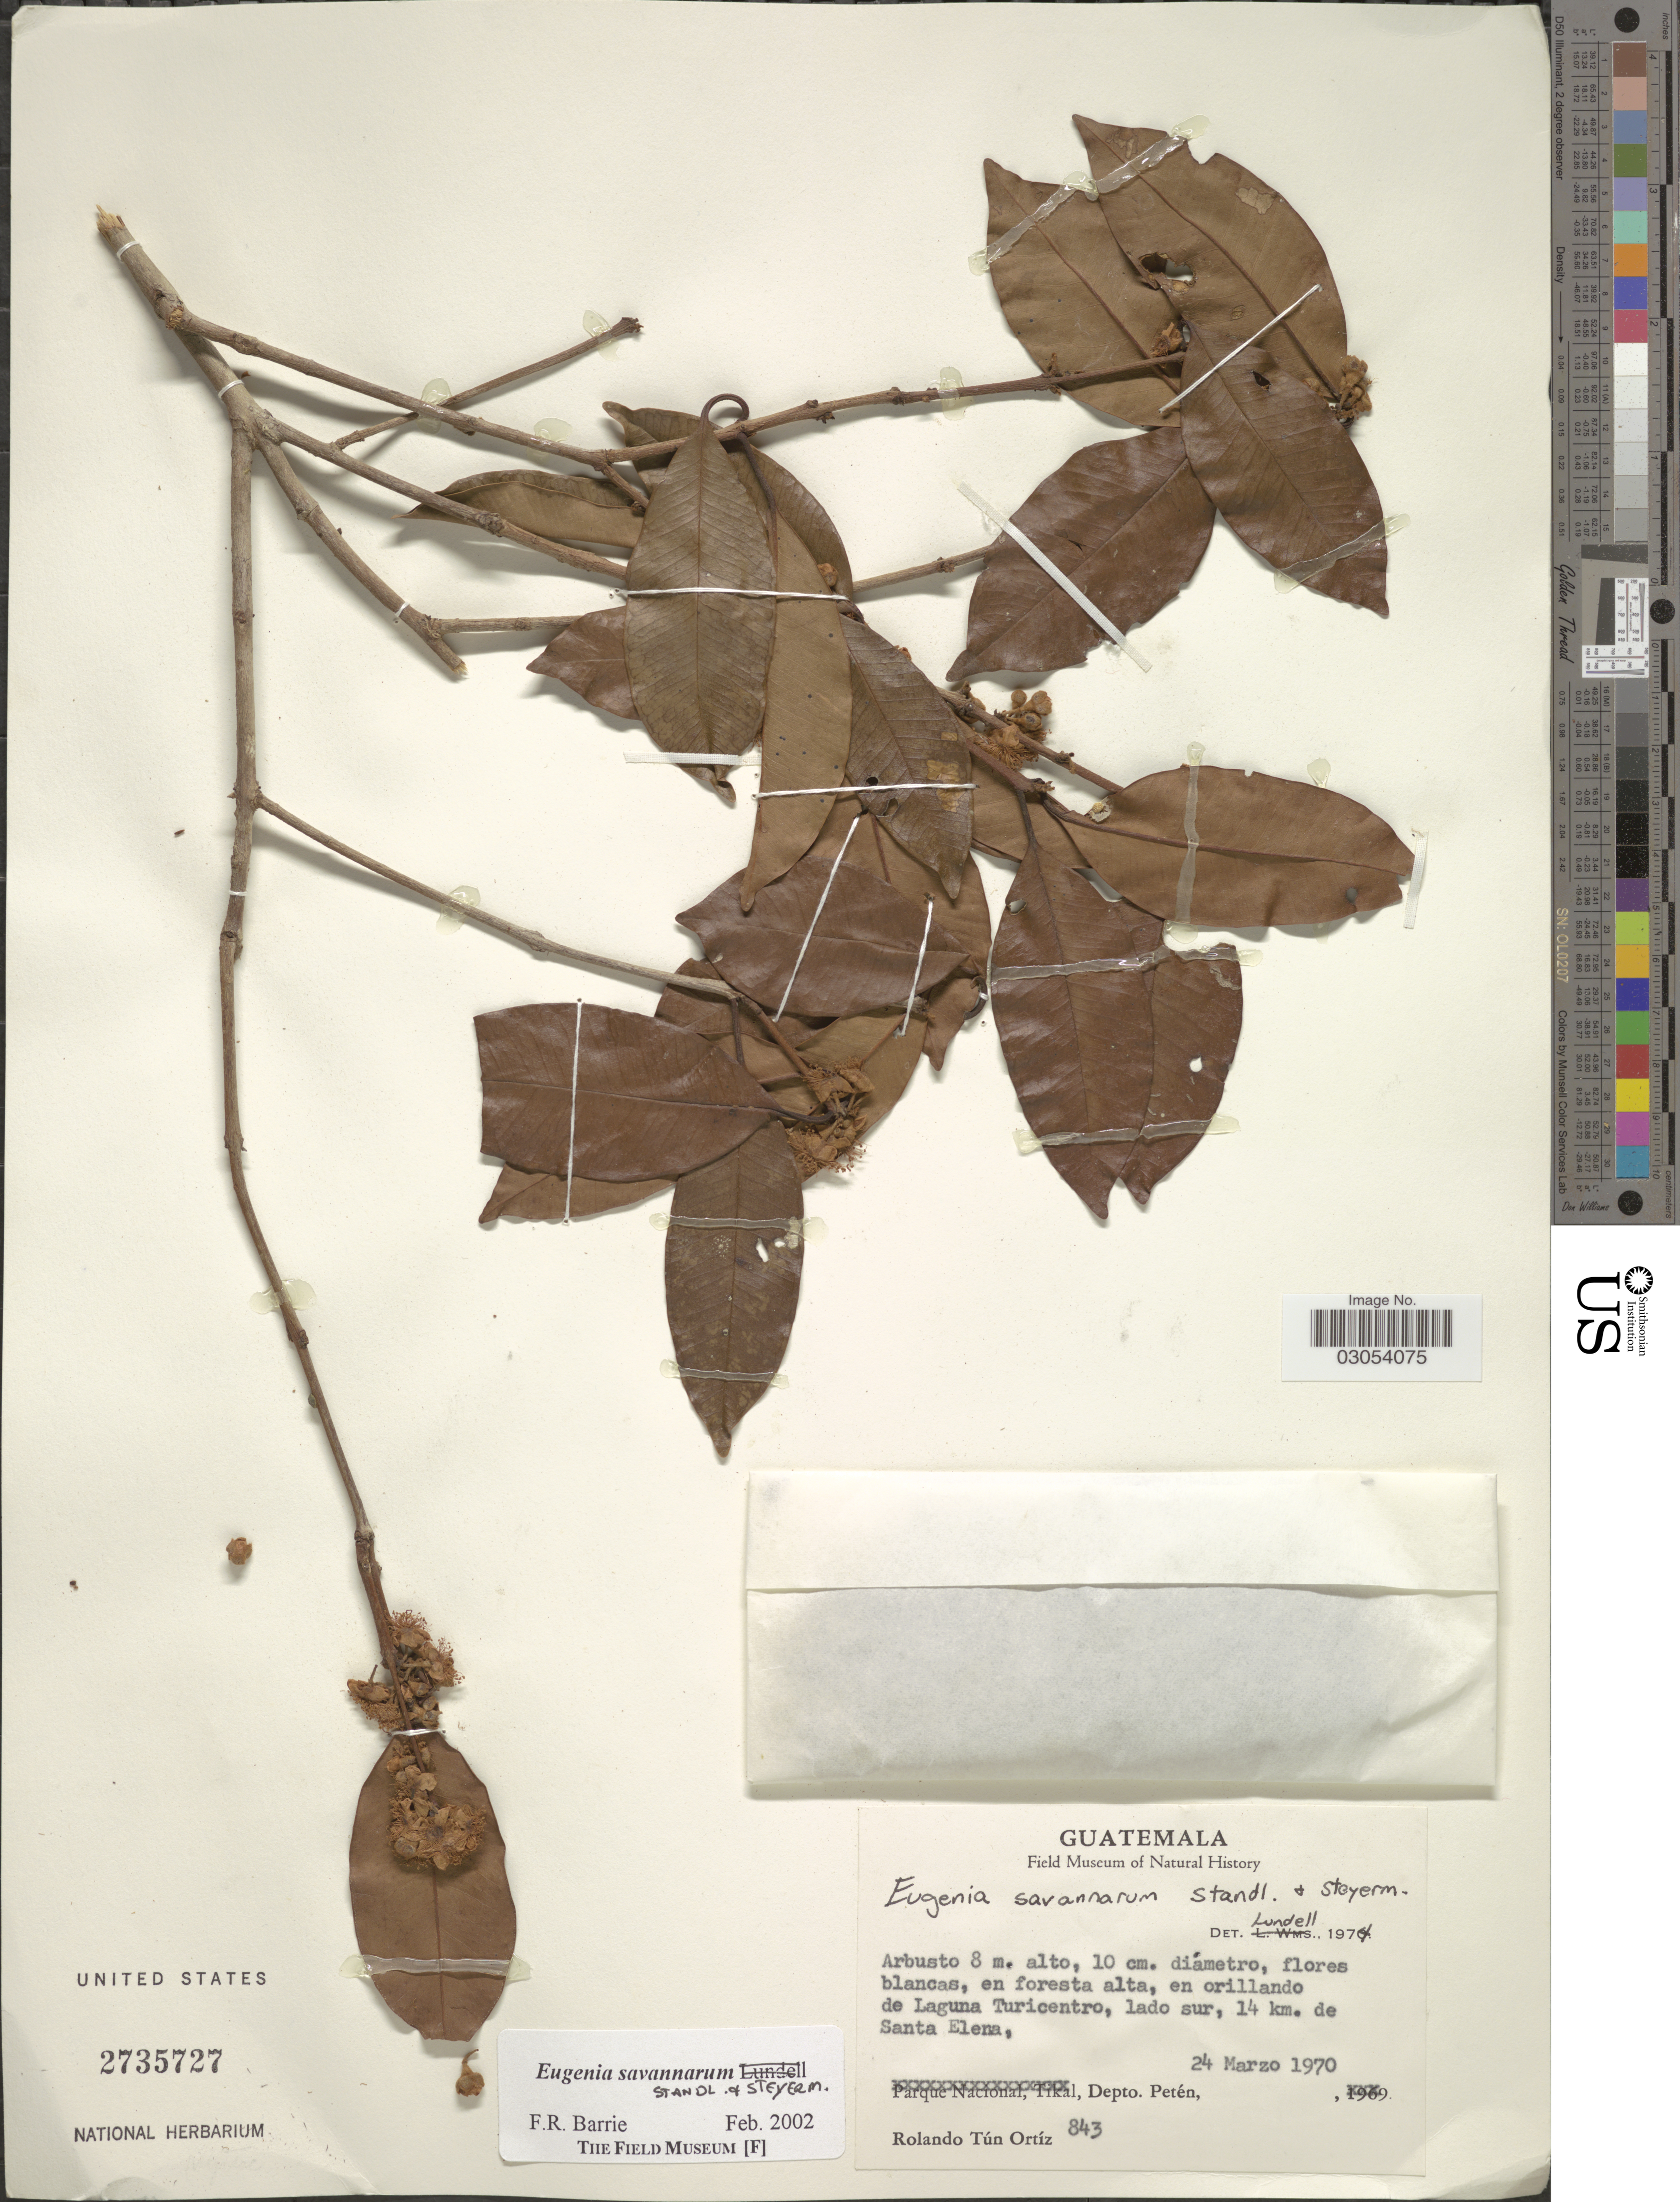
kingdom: Plantae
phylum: Tracheophyta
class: Magnoliopsida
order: Myrtales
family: Myrtaceae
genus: Eugenia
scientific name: Eugenia savannarum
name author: Standl. & Steyerm.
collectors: R. T. Ortíz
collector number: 843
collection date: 1970-03-24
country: Guatemala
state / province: El Petén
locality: En foresta alta, en orillando de Laguna Turicentro, lado sur, 14 km. de Santa Elena, Depto Petén.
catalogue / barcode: US 2735727